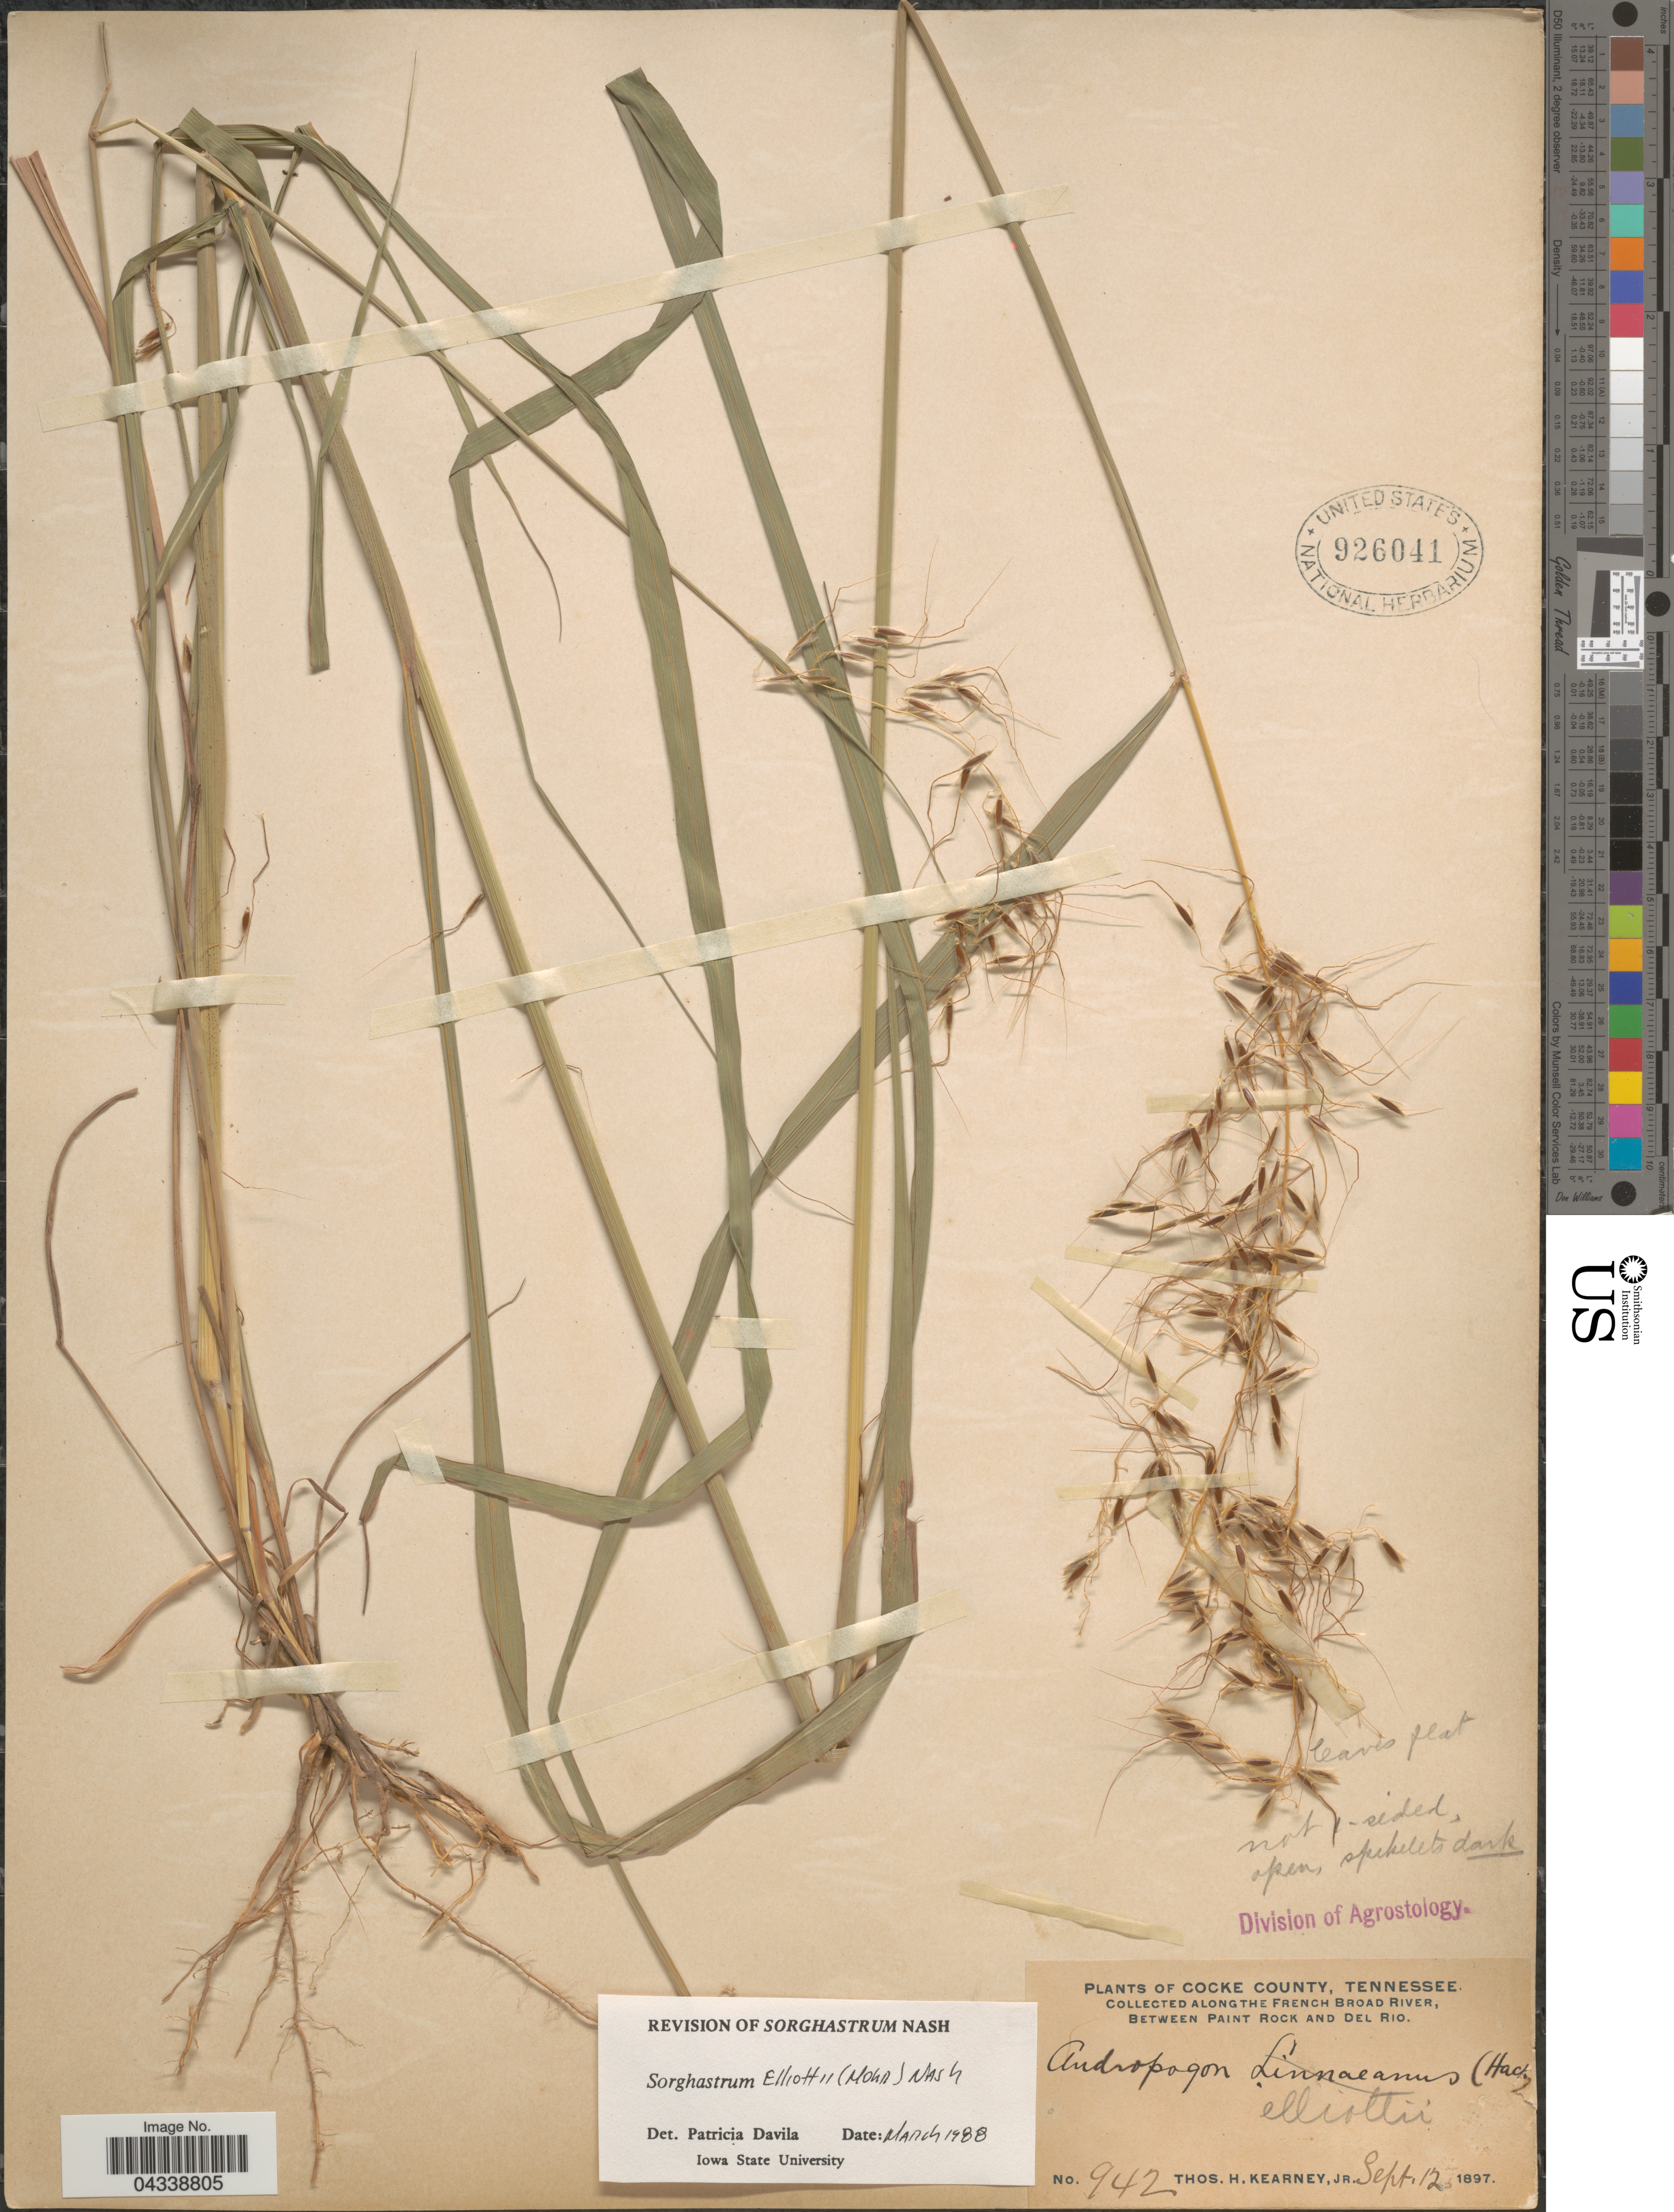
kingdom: Plantae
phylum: Tracheophyta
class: Liliopsida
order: Poales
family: Poaceae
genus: Sorghastrum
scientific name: Sorghastrum elliottii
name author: (C. Mohr) Nash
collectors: T. H. Kearney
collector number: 942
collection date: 1897-09-12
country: United States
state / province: Tennessee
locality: Cocke County. Along the French Broad River, between Paint Rock and Del Rio.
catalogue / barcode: US 926041